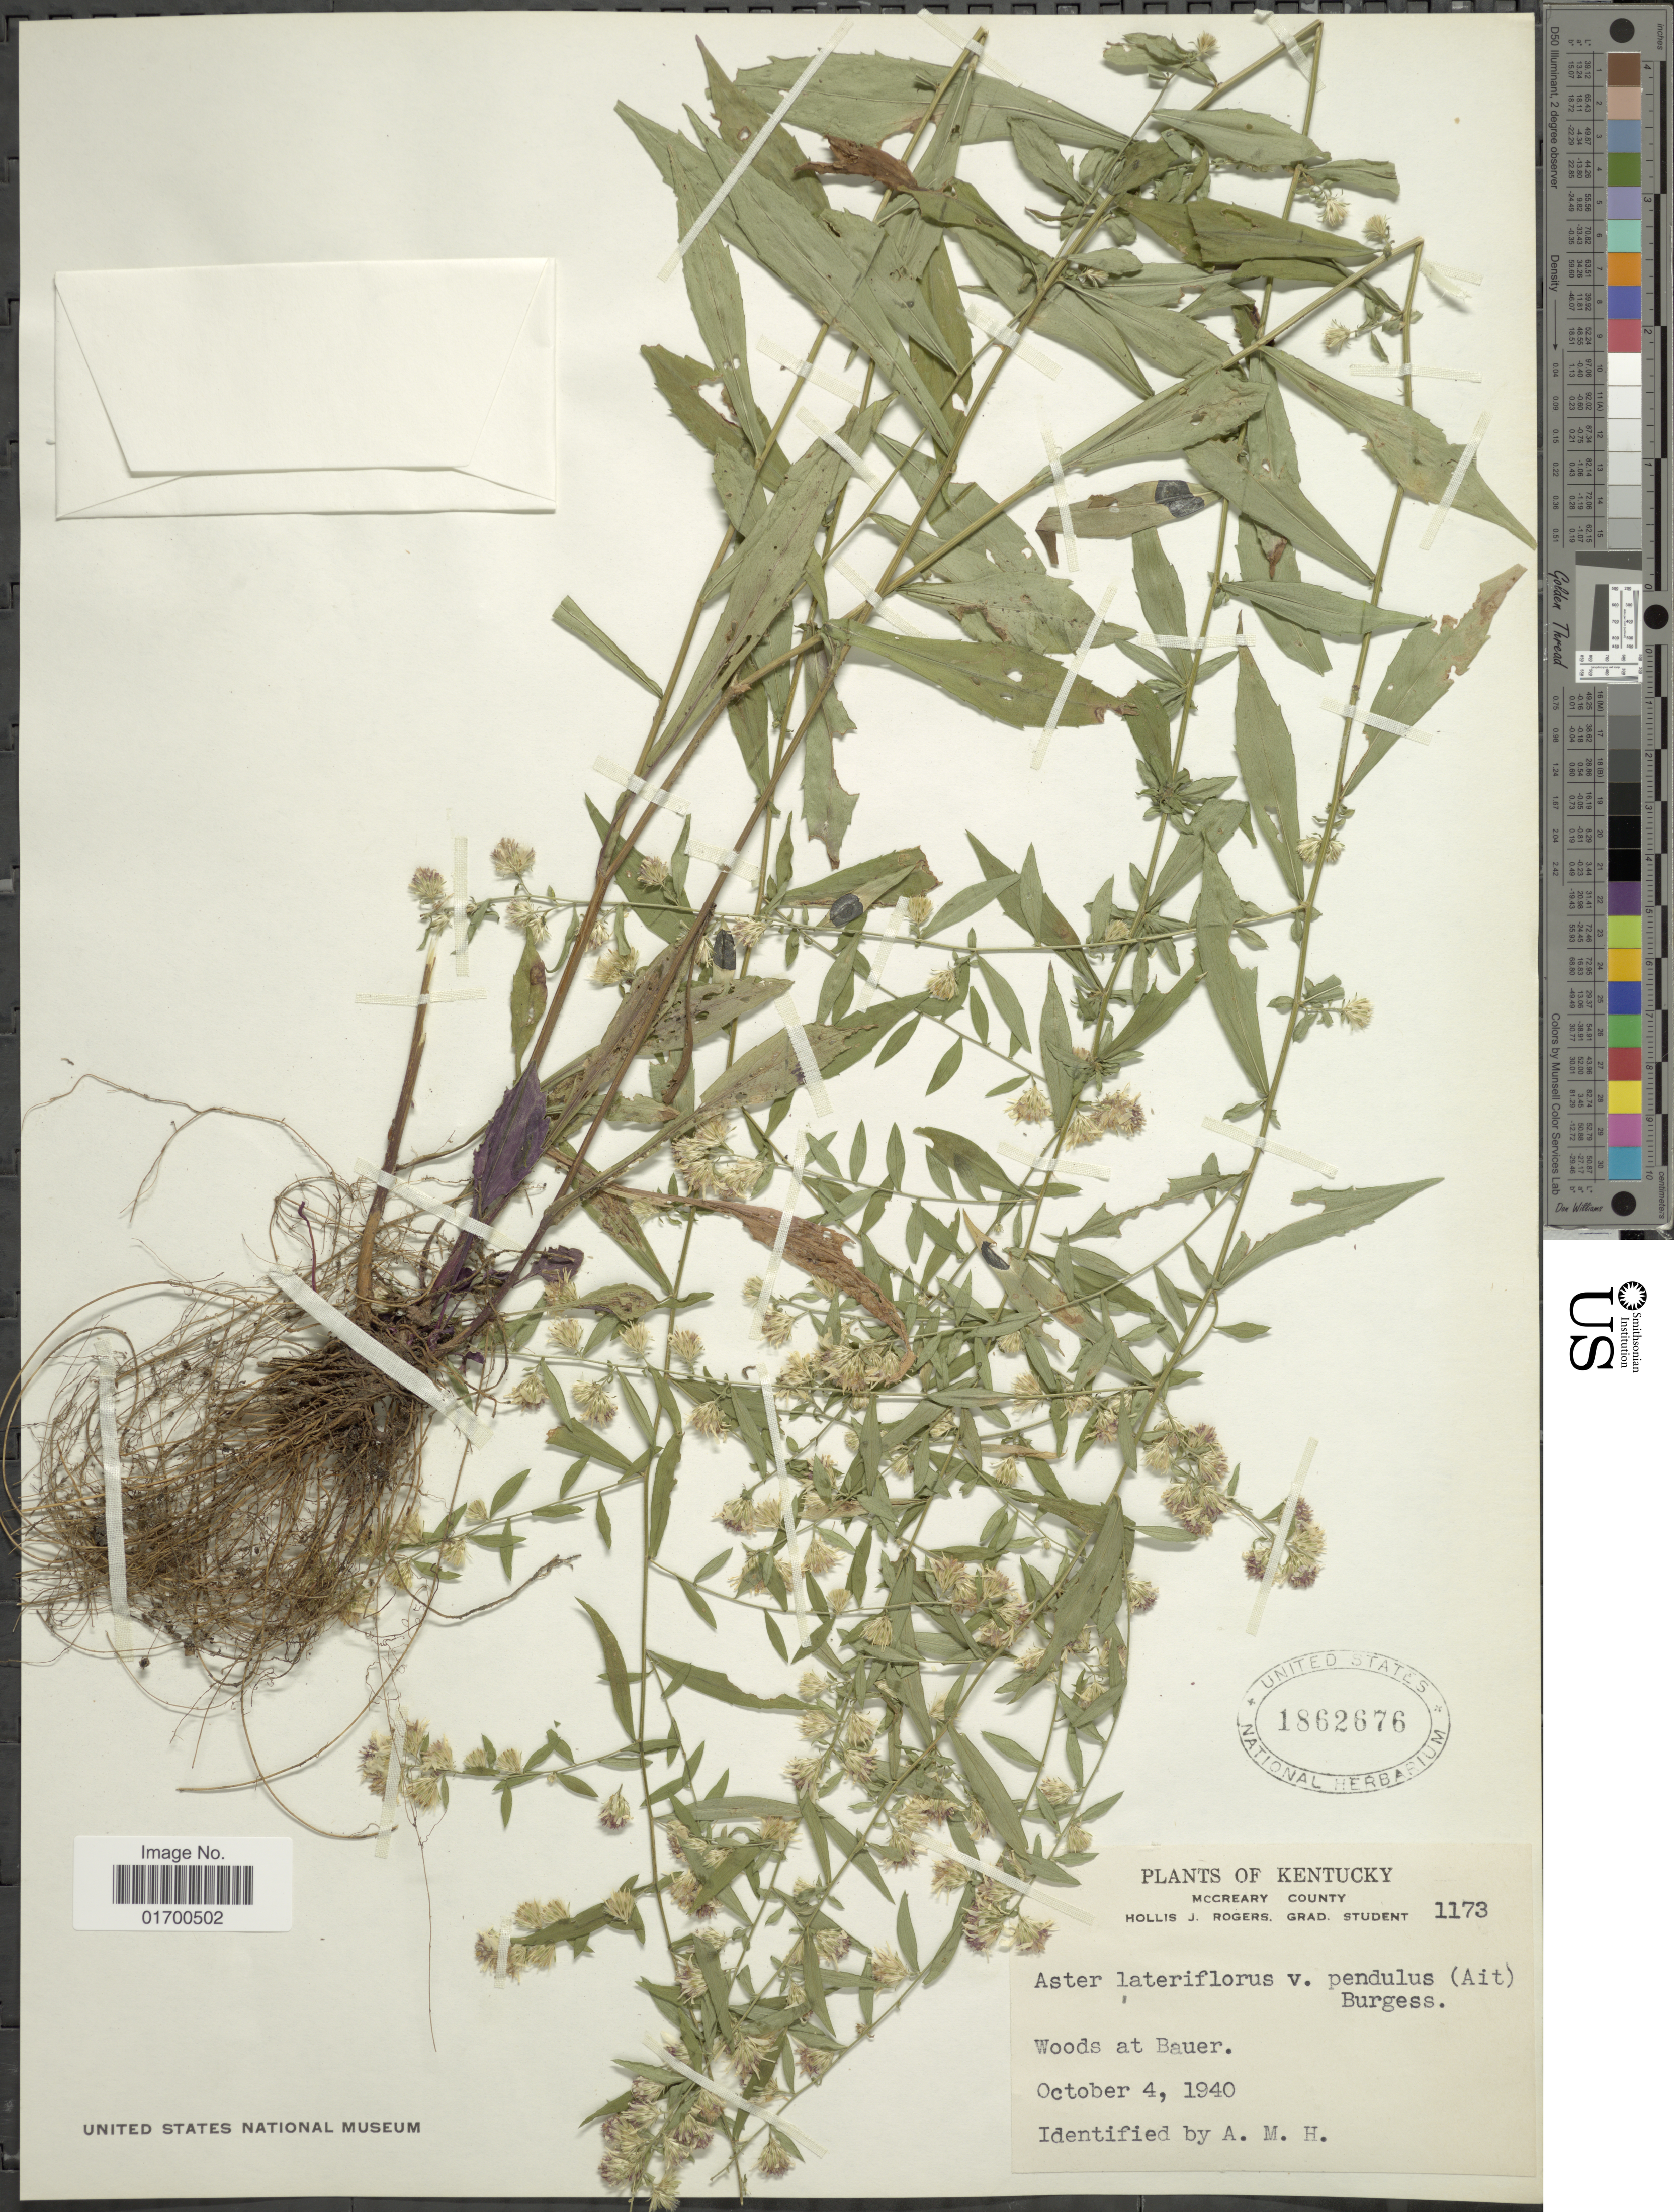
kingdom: Plantae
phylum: Tracheophyta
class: Magnoliopsida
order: Asterales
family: Asteraceae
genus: Symphyotrichum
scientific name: Symphyotrichum lateriflorum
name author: (L.) Á. Löve & D. Löve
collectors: H. J. Rogers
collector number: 1173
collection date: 1940-10-04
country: United States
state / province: Kentucky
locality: McCreary County, Woods at Bauer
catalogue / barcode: US 1862676